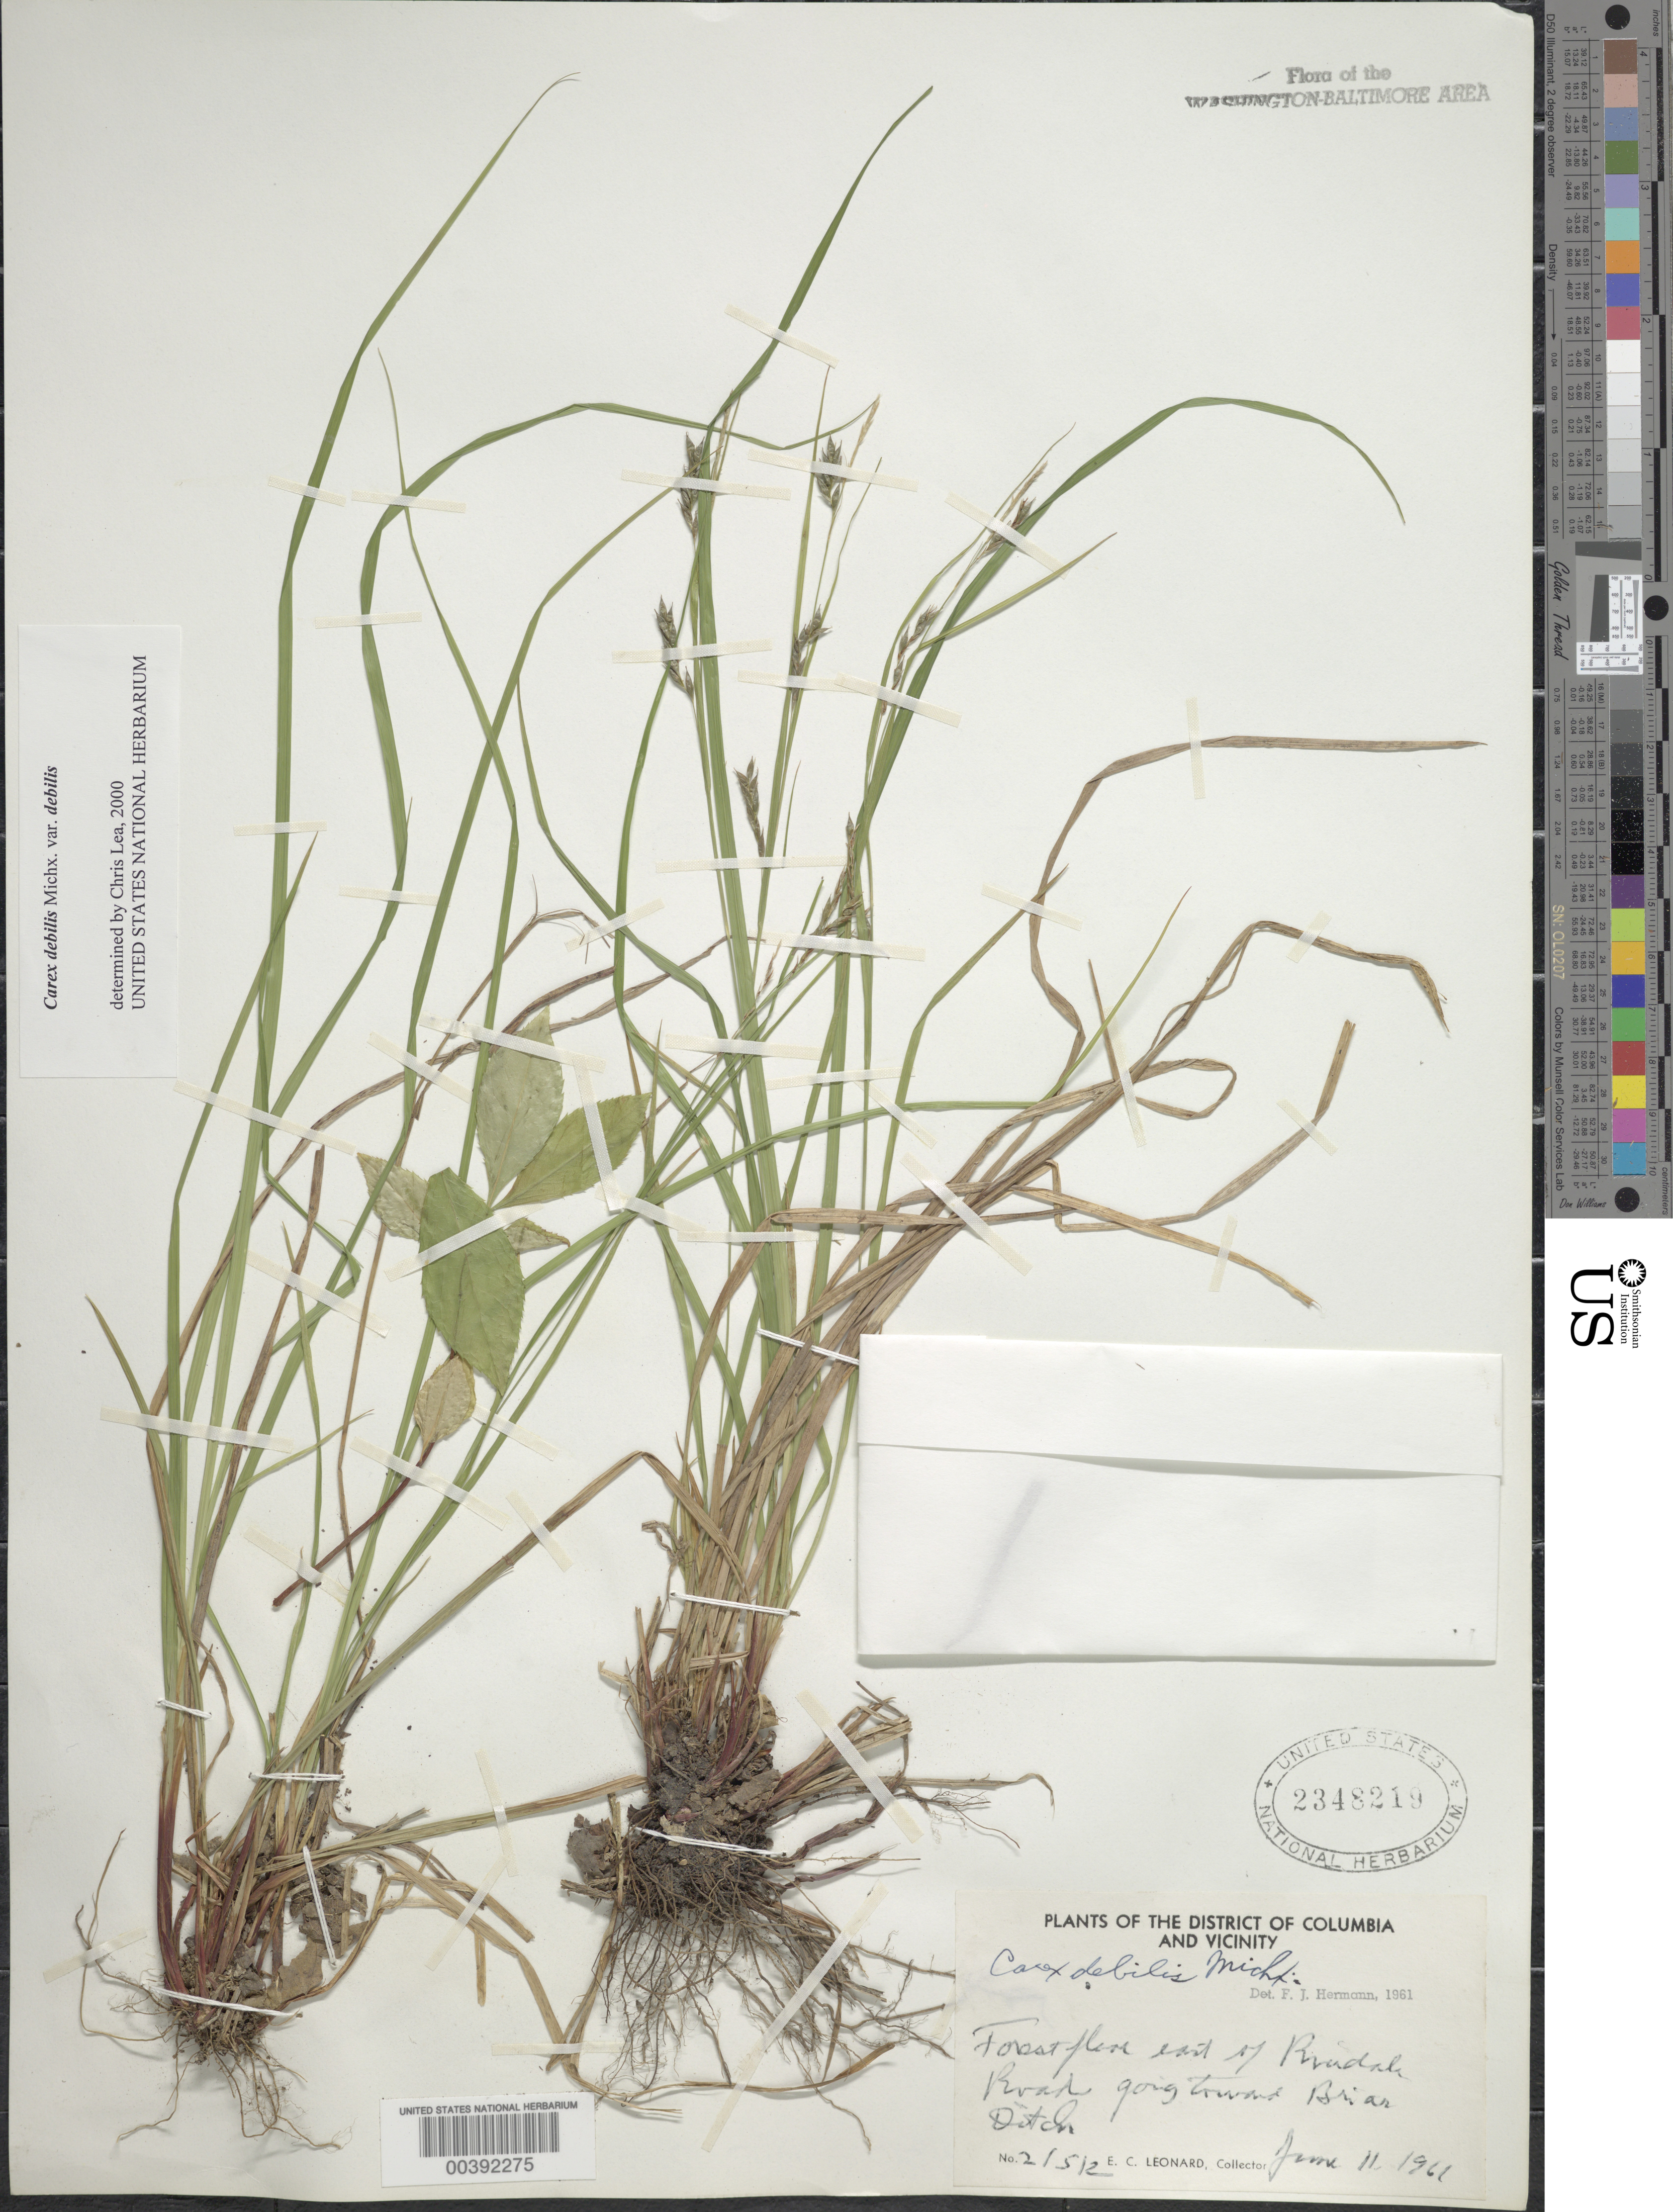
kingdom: Plantae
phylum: Tracheophyta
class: Liliopsida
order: Poales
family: Cyperaceae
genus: Carex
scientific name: Carex debilis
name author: Michx.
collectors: E. C. Leonard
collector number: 21512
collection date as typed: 11 Jun 1961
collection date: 1961-06-11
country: United States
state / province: Maryland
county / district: Prince George's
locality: East of Riverdale Road, toward Briar Ditch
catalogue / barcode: US 2348219